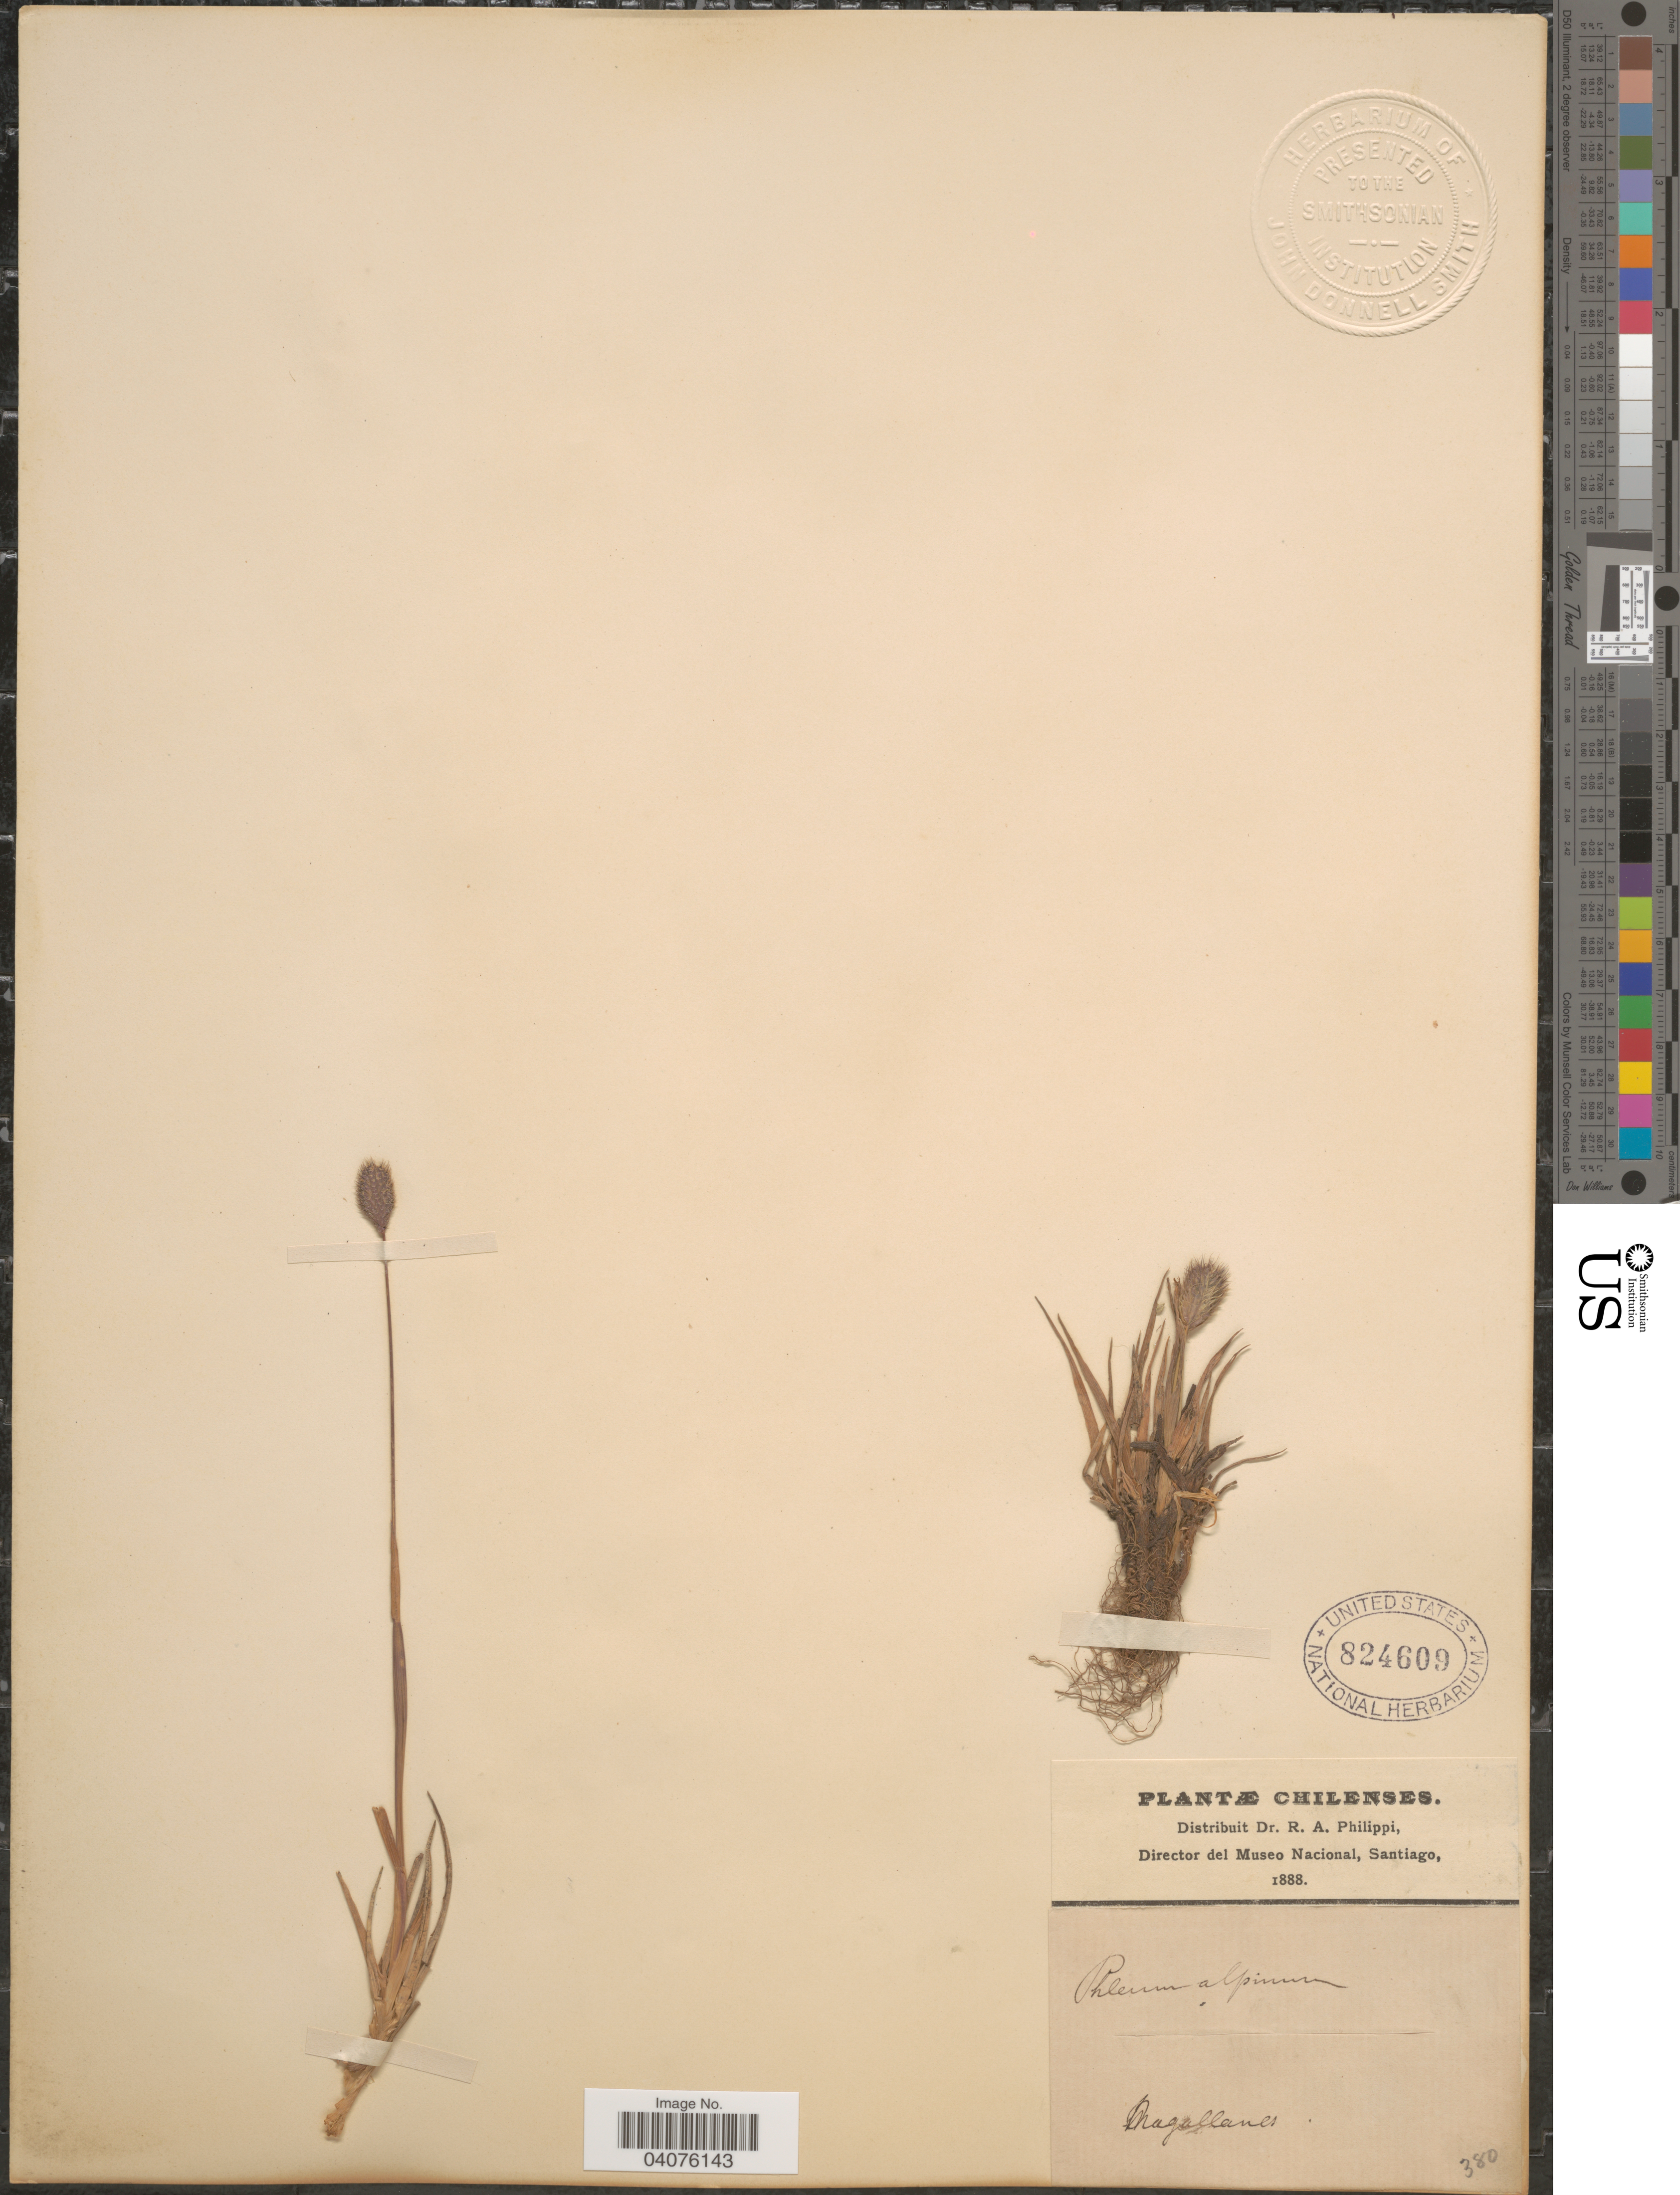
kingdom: Plantae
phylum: Tracheophyta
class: Liliopsida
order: Poales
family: Poaceae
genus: Phleum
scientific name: Phleum alpinum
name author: L.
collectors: ex. herb. R.A. Philippi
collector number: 380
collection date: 1888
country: Chile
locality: Magallanes.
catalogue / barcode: US 824609